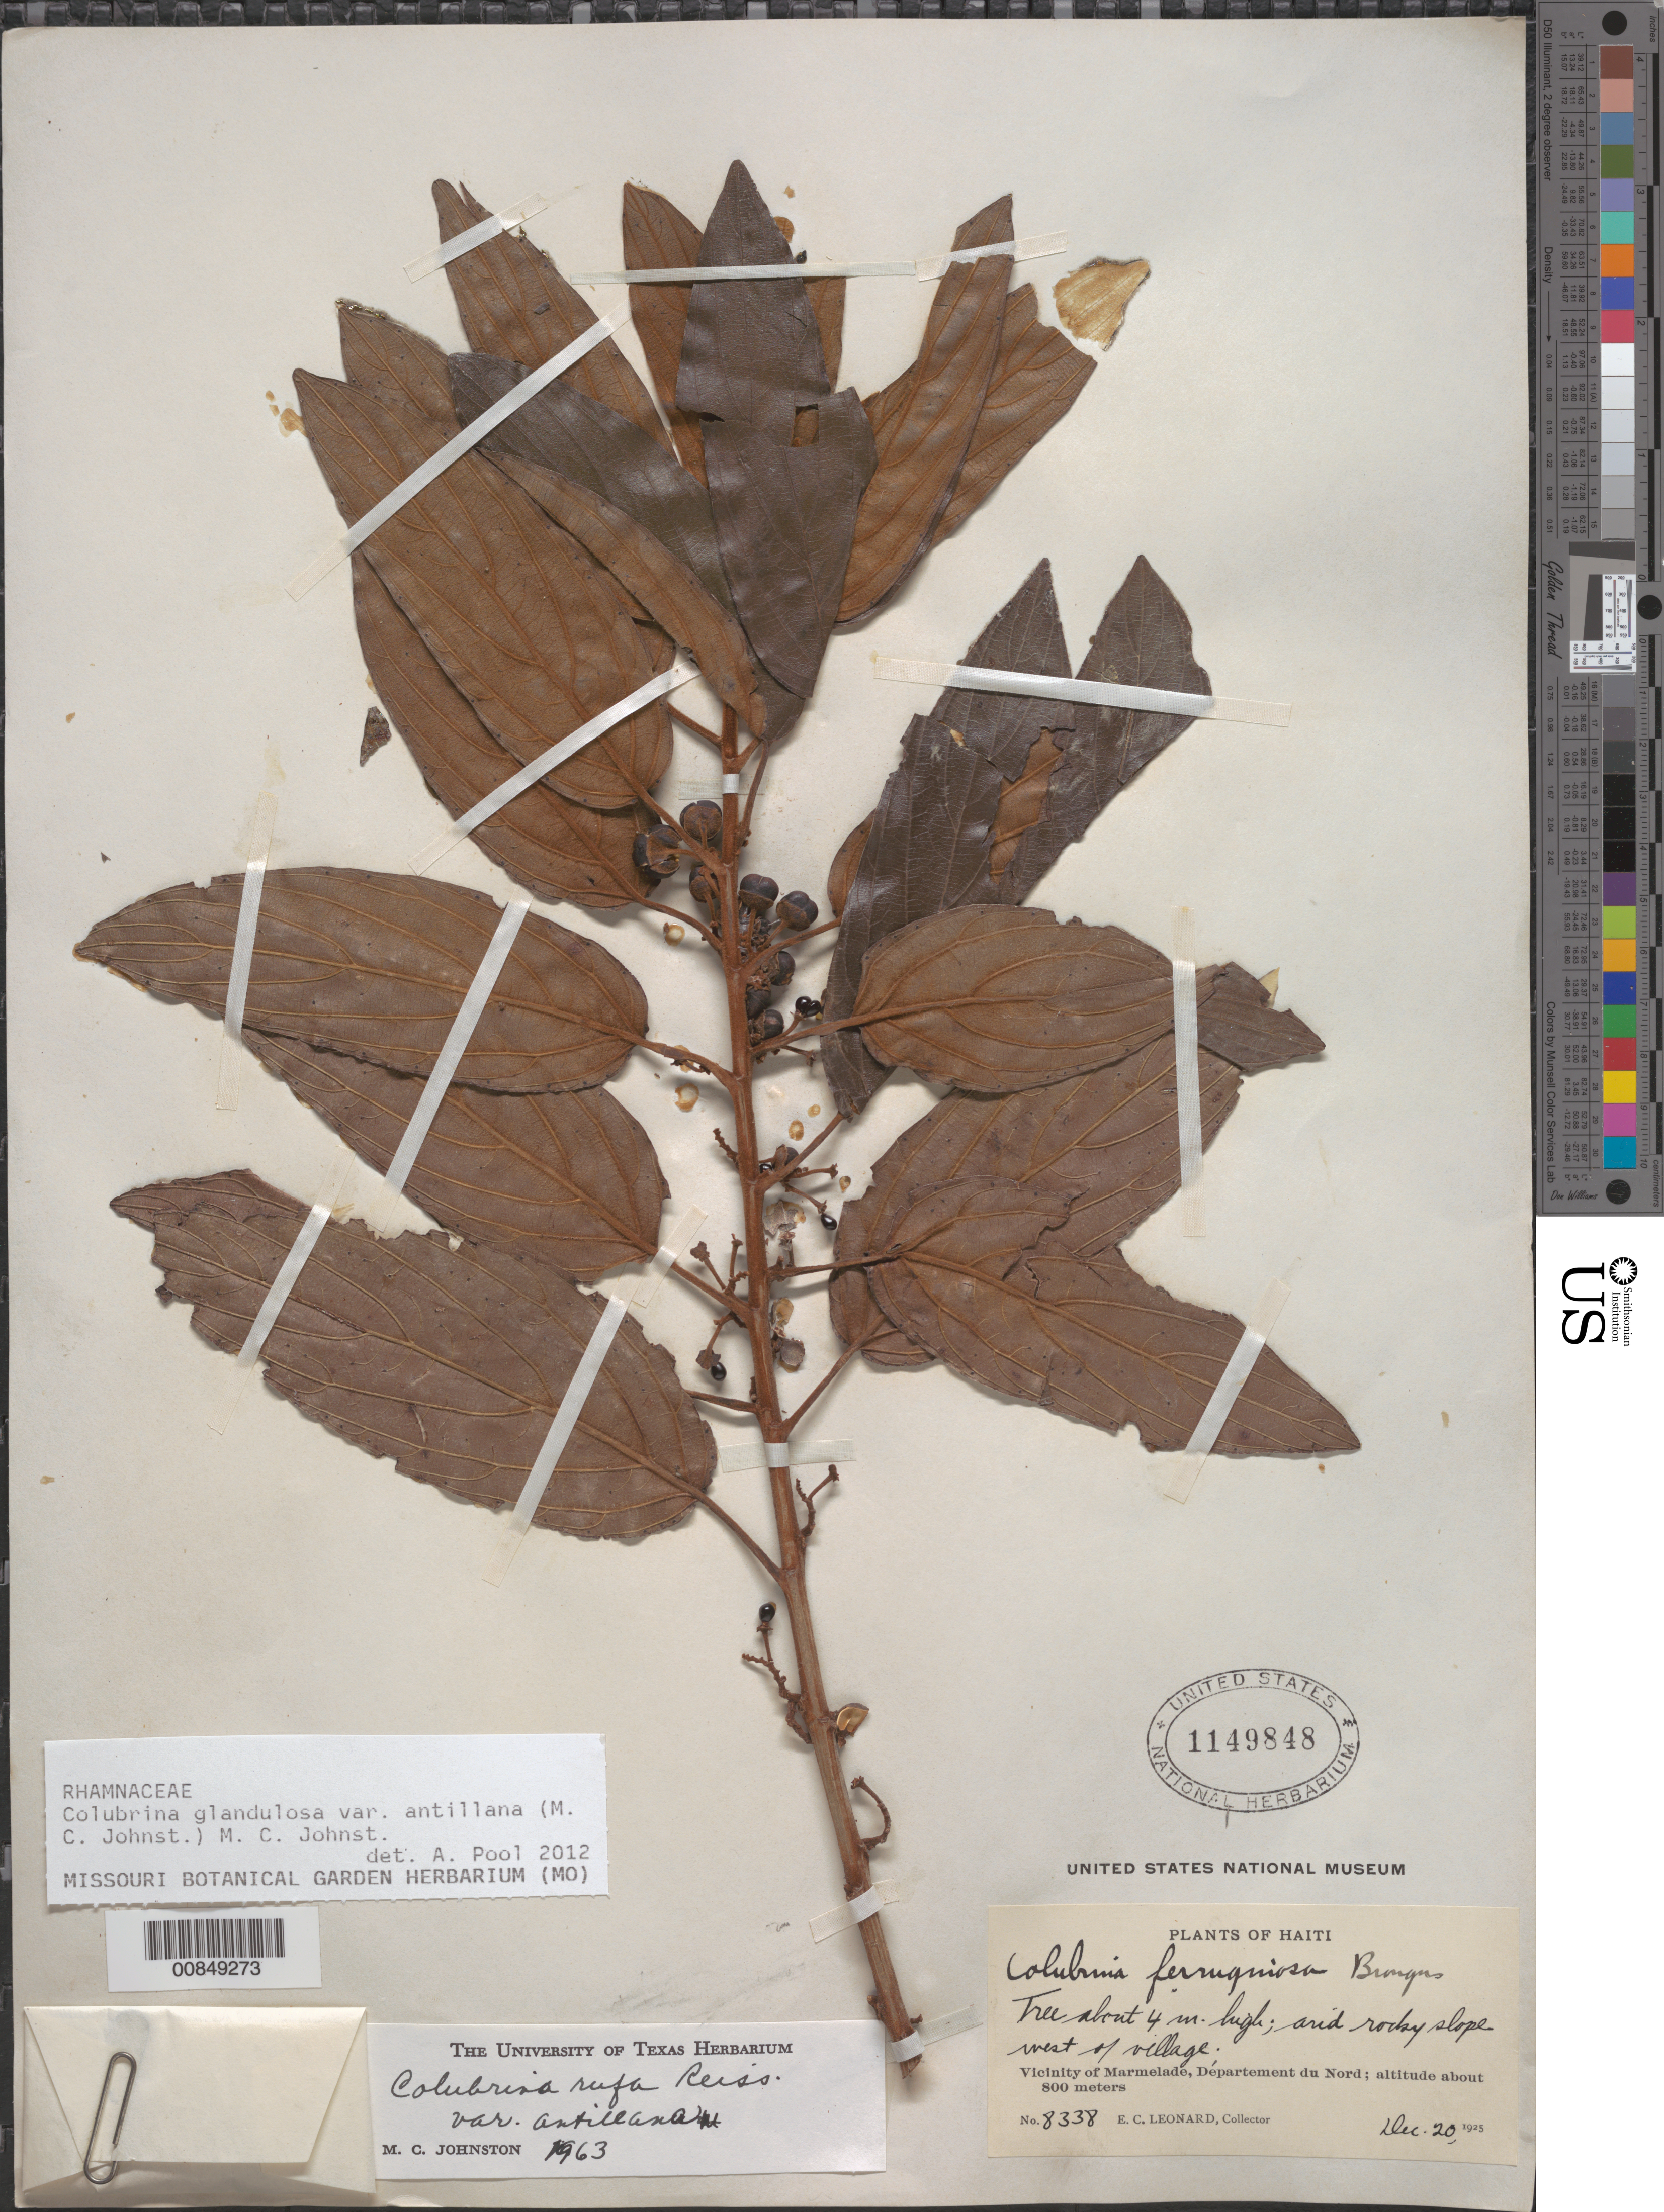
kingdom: Plantae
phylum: Tracheophyta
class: Magnoliopsida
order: Rosales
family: Rhamnaceae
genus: Colubrina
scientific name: Colubrina glandulosa var. antillana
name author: (M.C. Johnst.) M.C. Johnst.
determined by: Pool, A., (MO), Missouri Botanical Garden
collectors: E. C. Leonard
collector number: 8338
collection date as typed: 20 Dec 1925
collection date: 1925-12-20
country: Haiti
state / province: Nord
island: Hispaniola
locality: Vicinity of Marmelade, W of village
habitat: Arid rocky slope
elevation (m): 800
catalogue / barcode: US 1149848